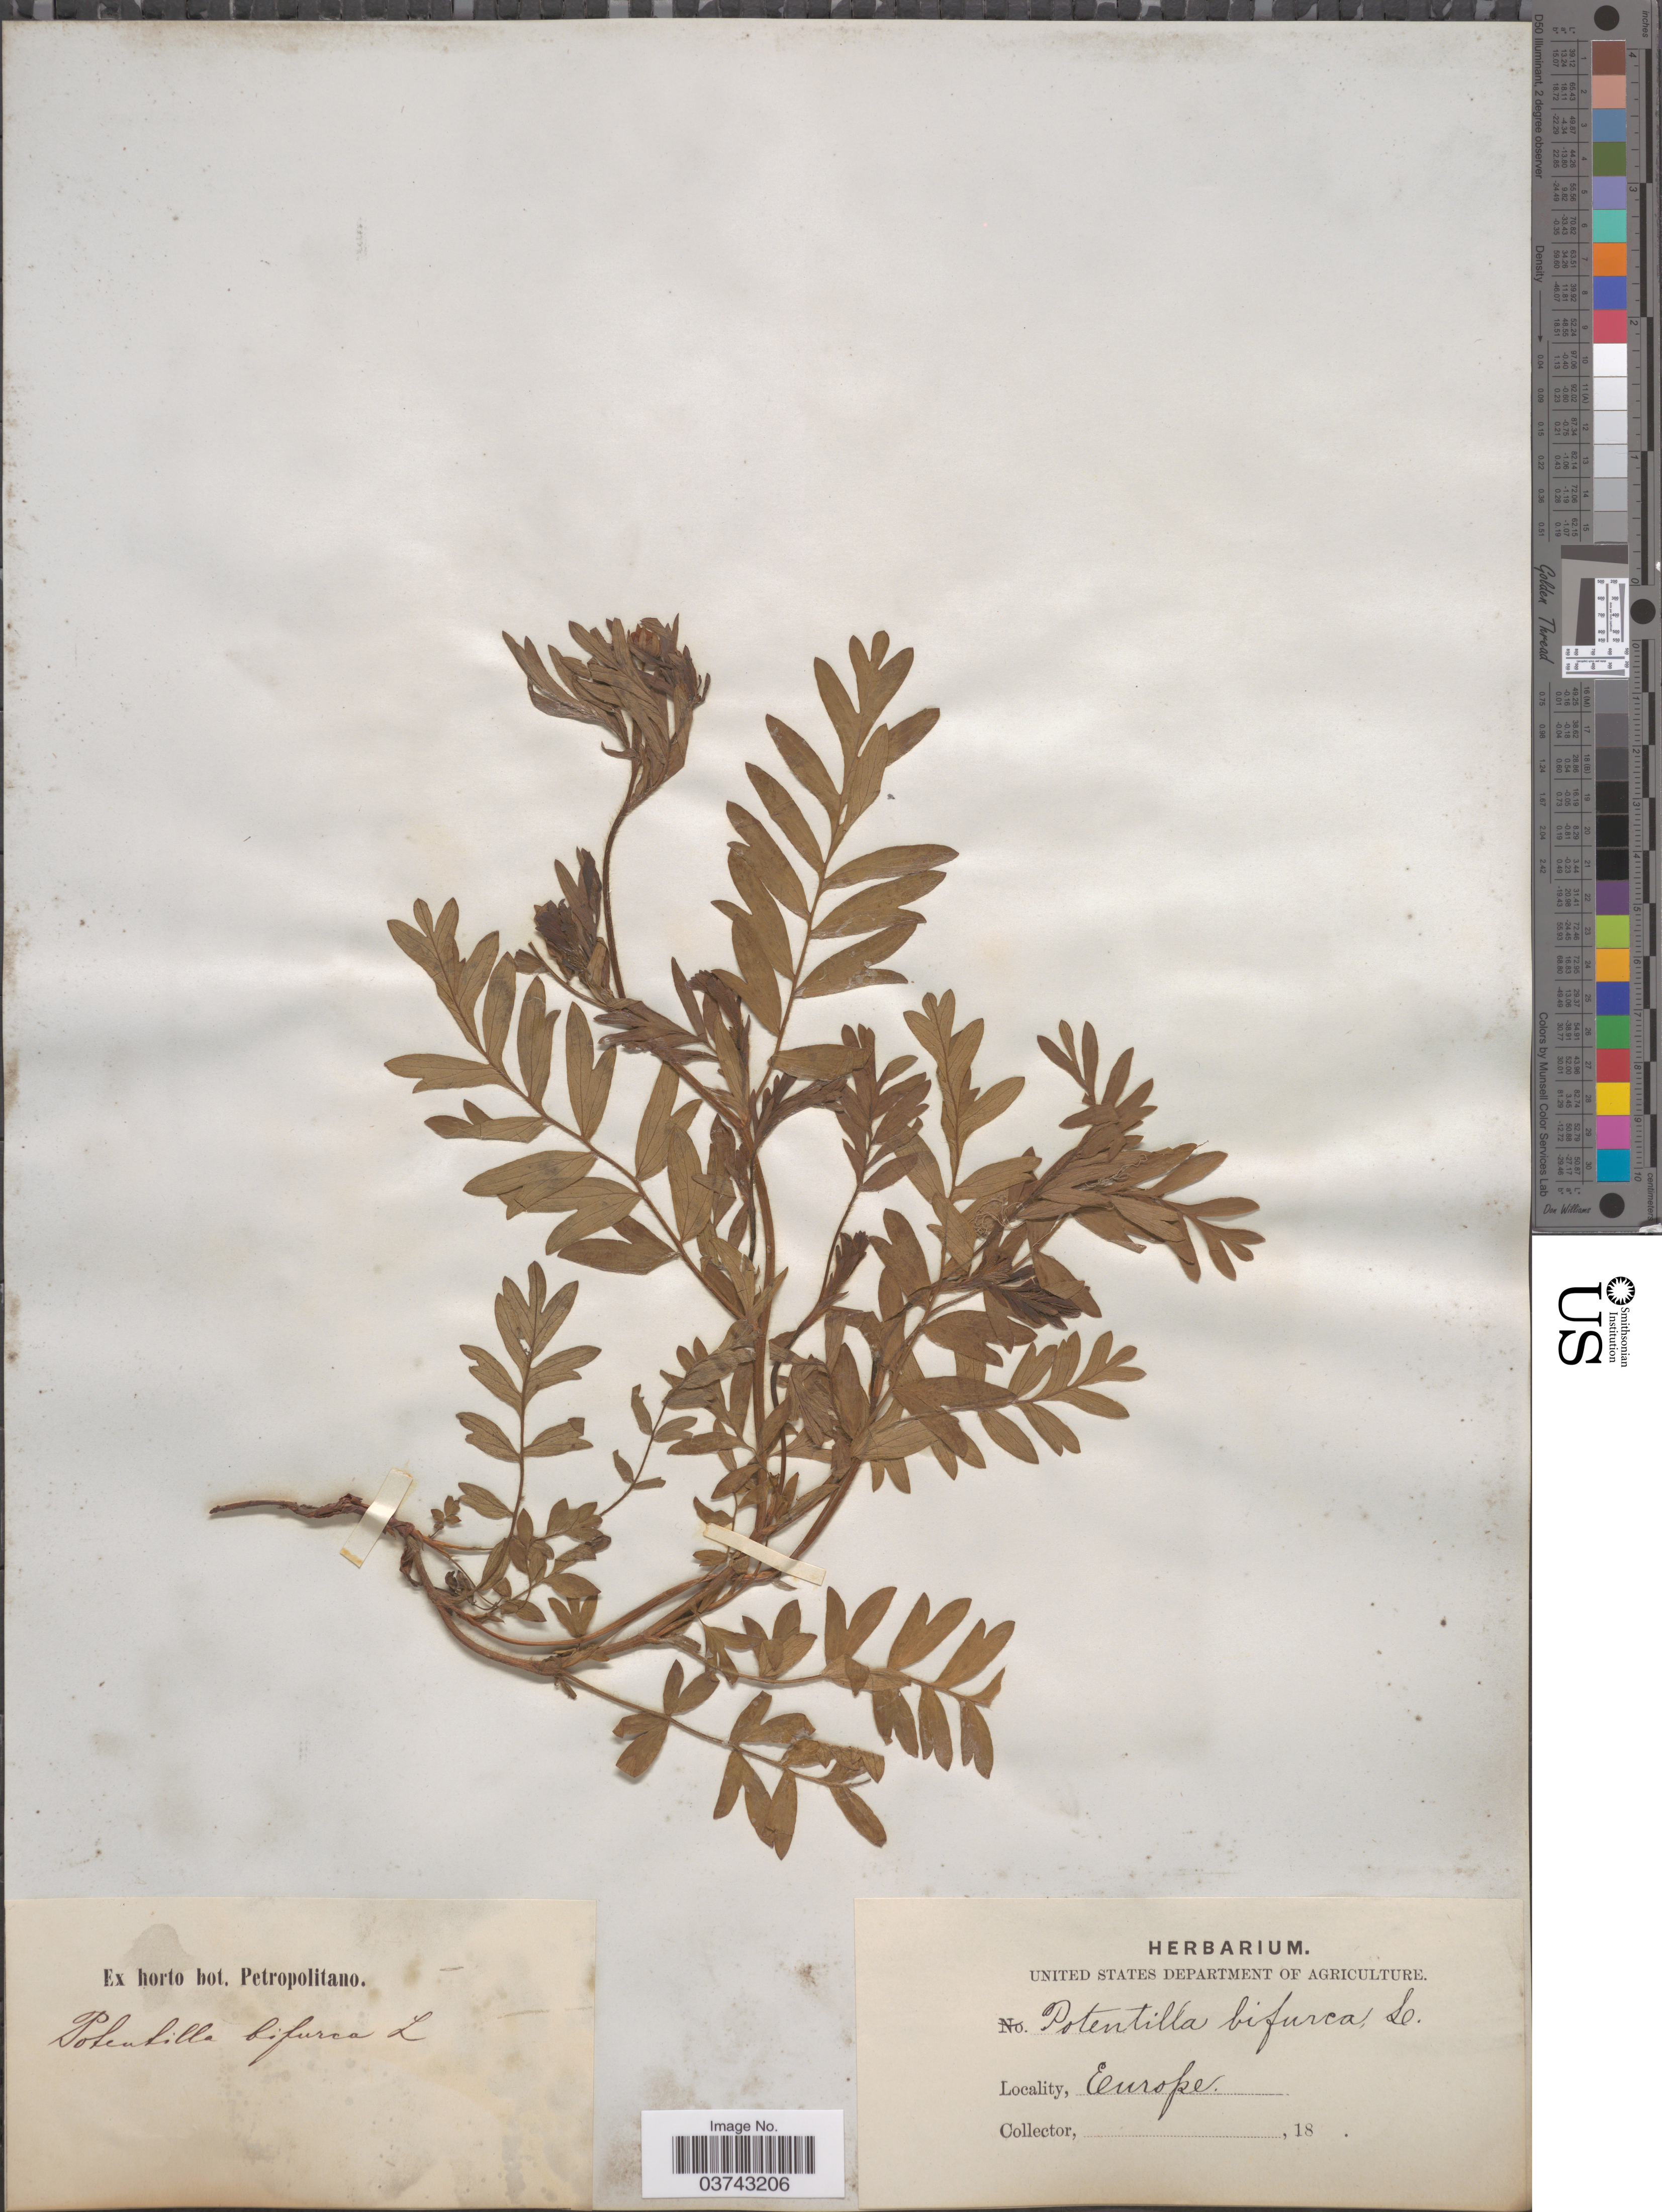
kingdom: Plantae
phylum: Tracheophyta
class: Magnoliopsida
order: Rosales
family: Rosaceae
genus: Sibbaldianthe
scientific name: Sibbaldianthe bifurca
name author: (L.) Kurtto & T. Erikss.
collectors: ex Horto Bot. Petropolitano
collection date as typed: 18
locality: Europe.